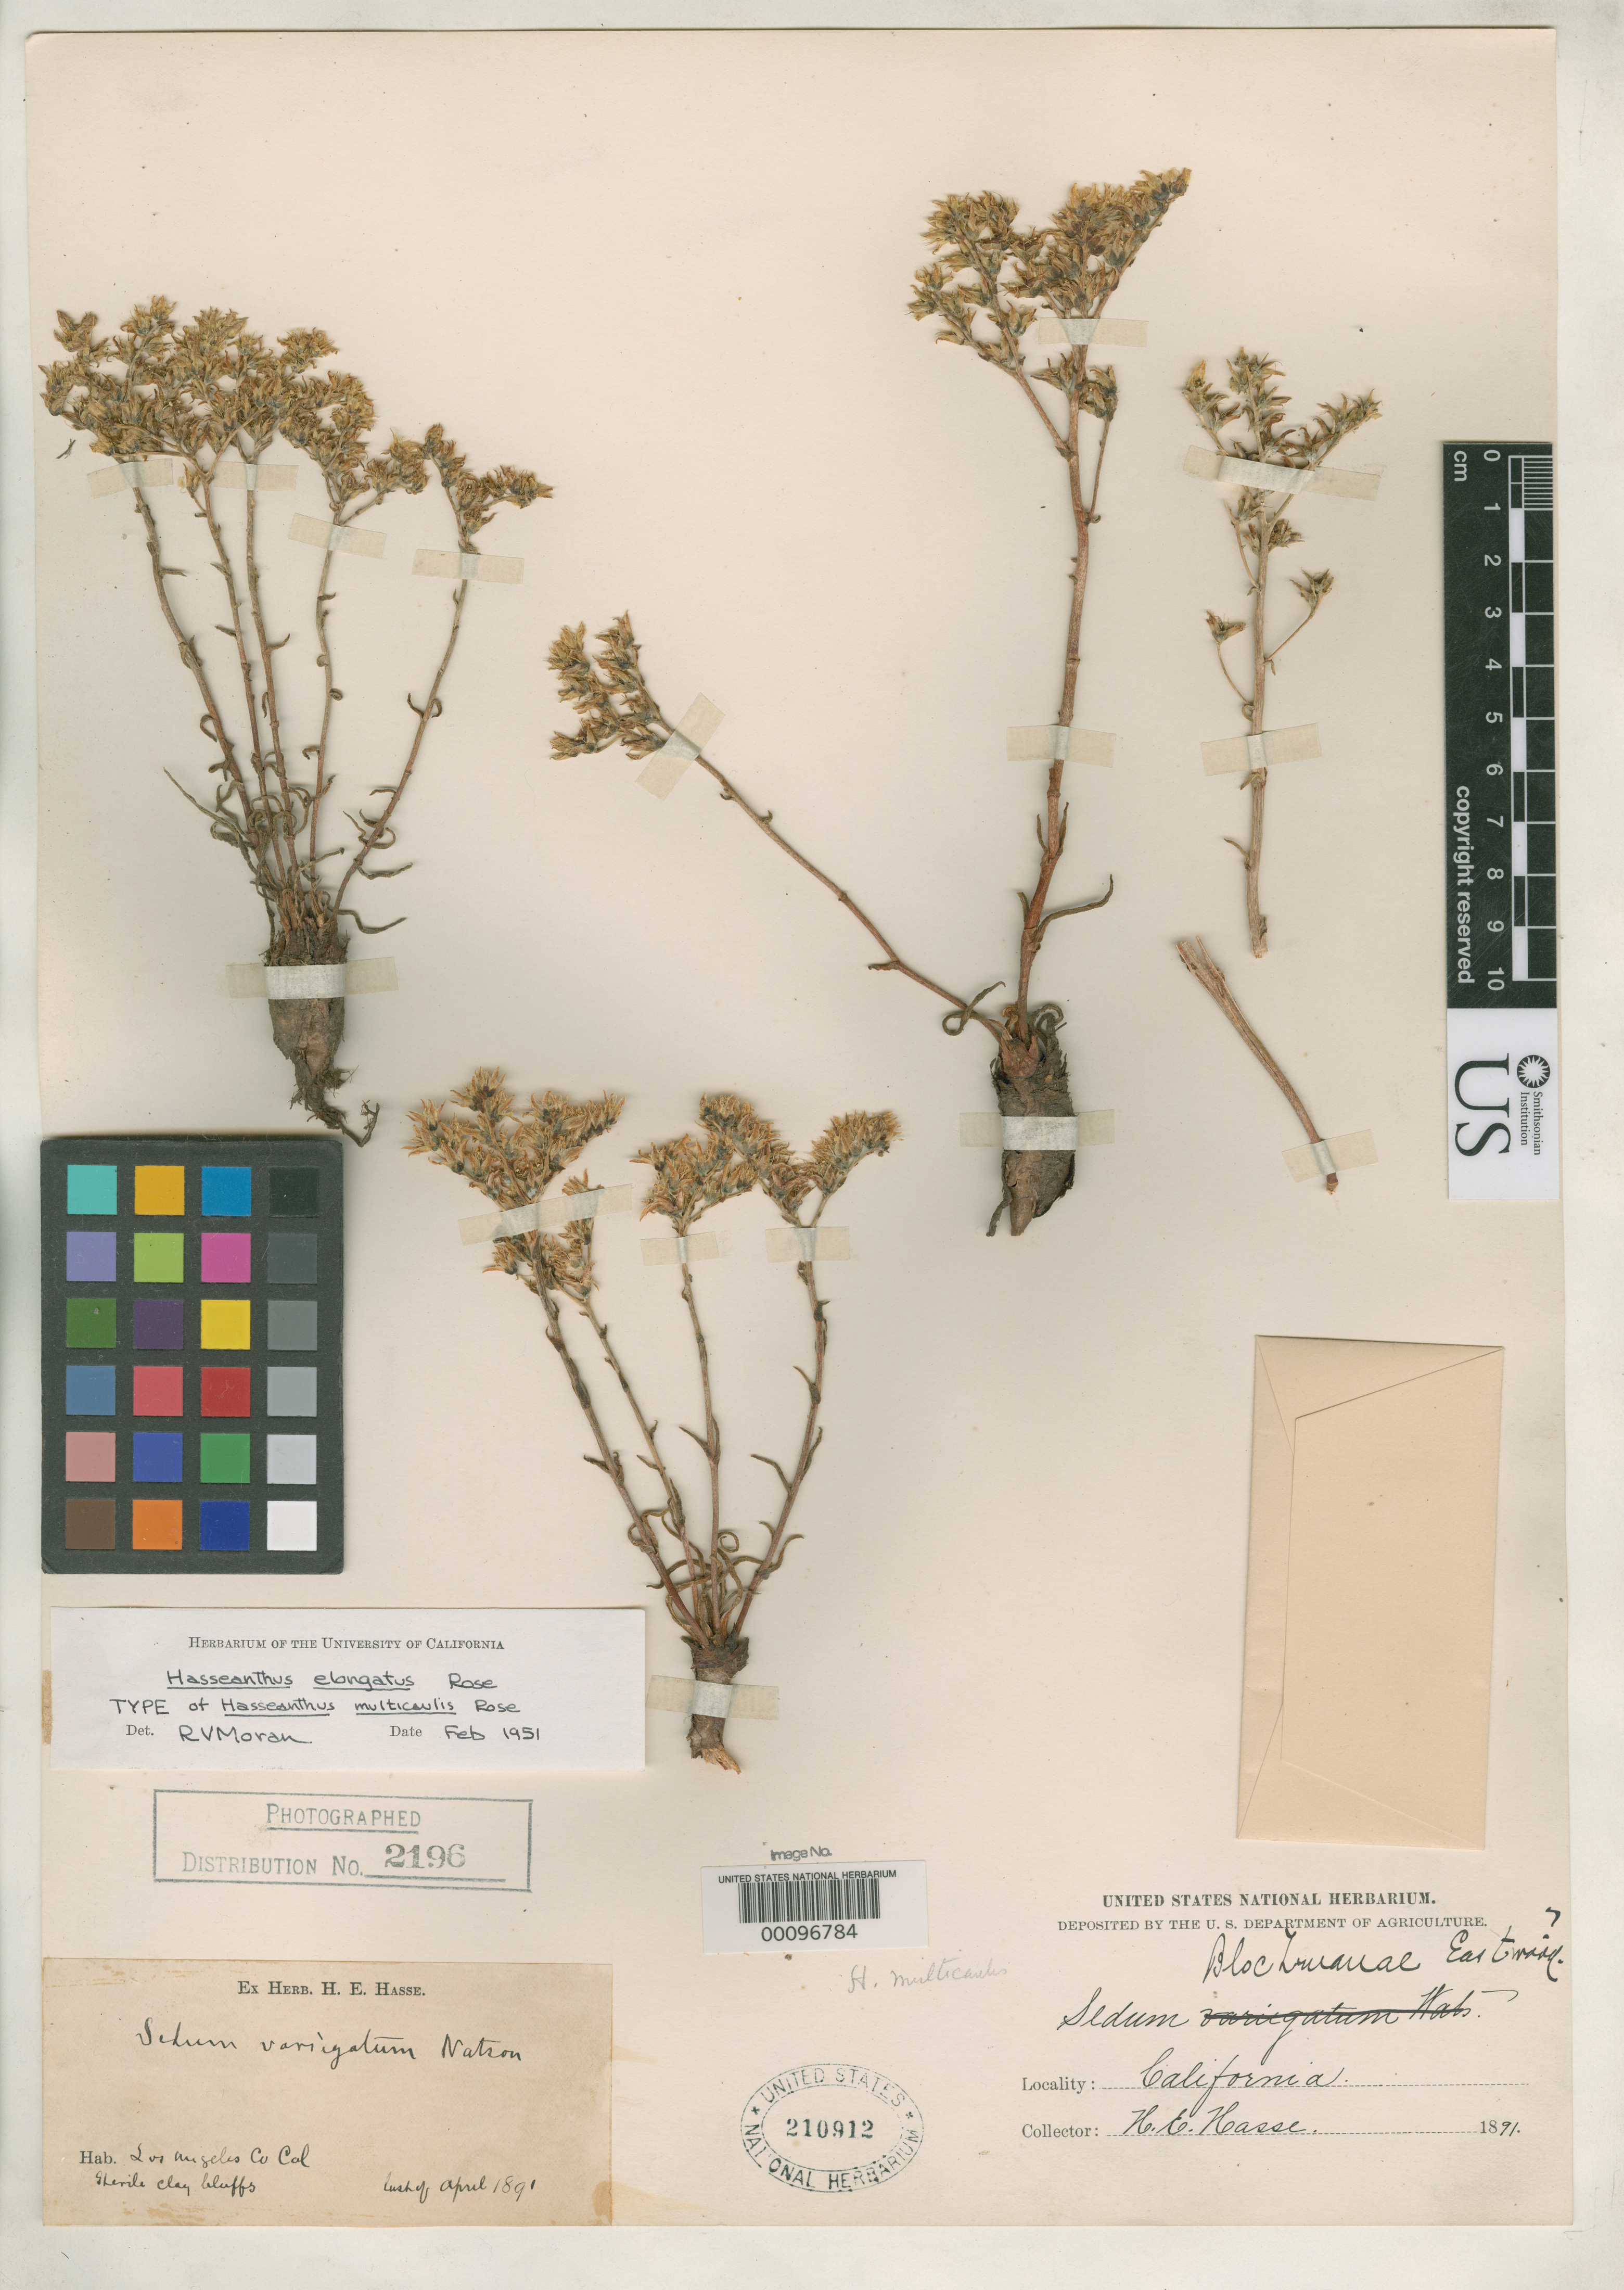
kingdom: Plantae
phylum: Tracheophyta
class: Magnoliopsida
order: Saxifragales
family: Crassulaceae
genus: Hasseanthus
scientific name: Hasseanthus multicaulis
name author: Rose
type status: Holotype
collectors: H. E. Hasse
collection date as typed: Apr 1891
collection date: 1891-04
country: United States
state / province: California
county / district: Los Angeles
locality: Near Santa Monica.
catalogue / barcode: US 210912